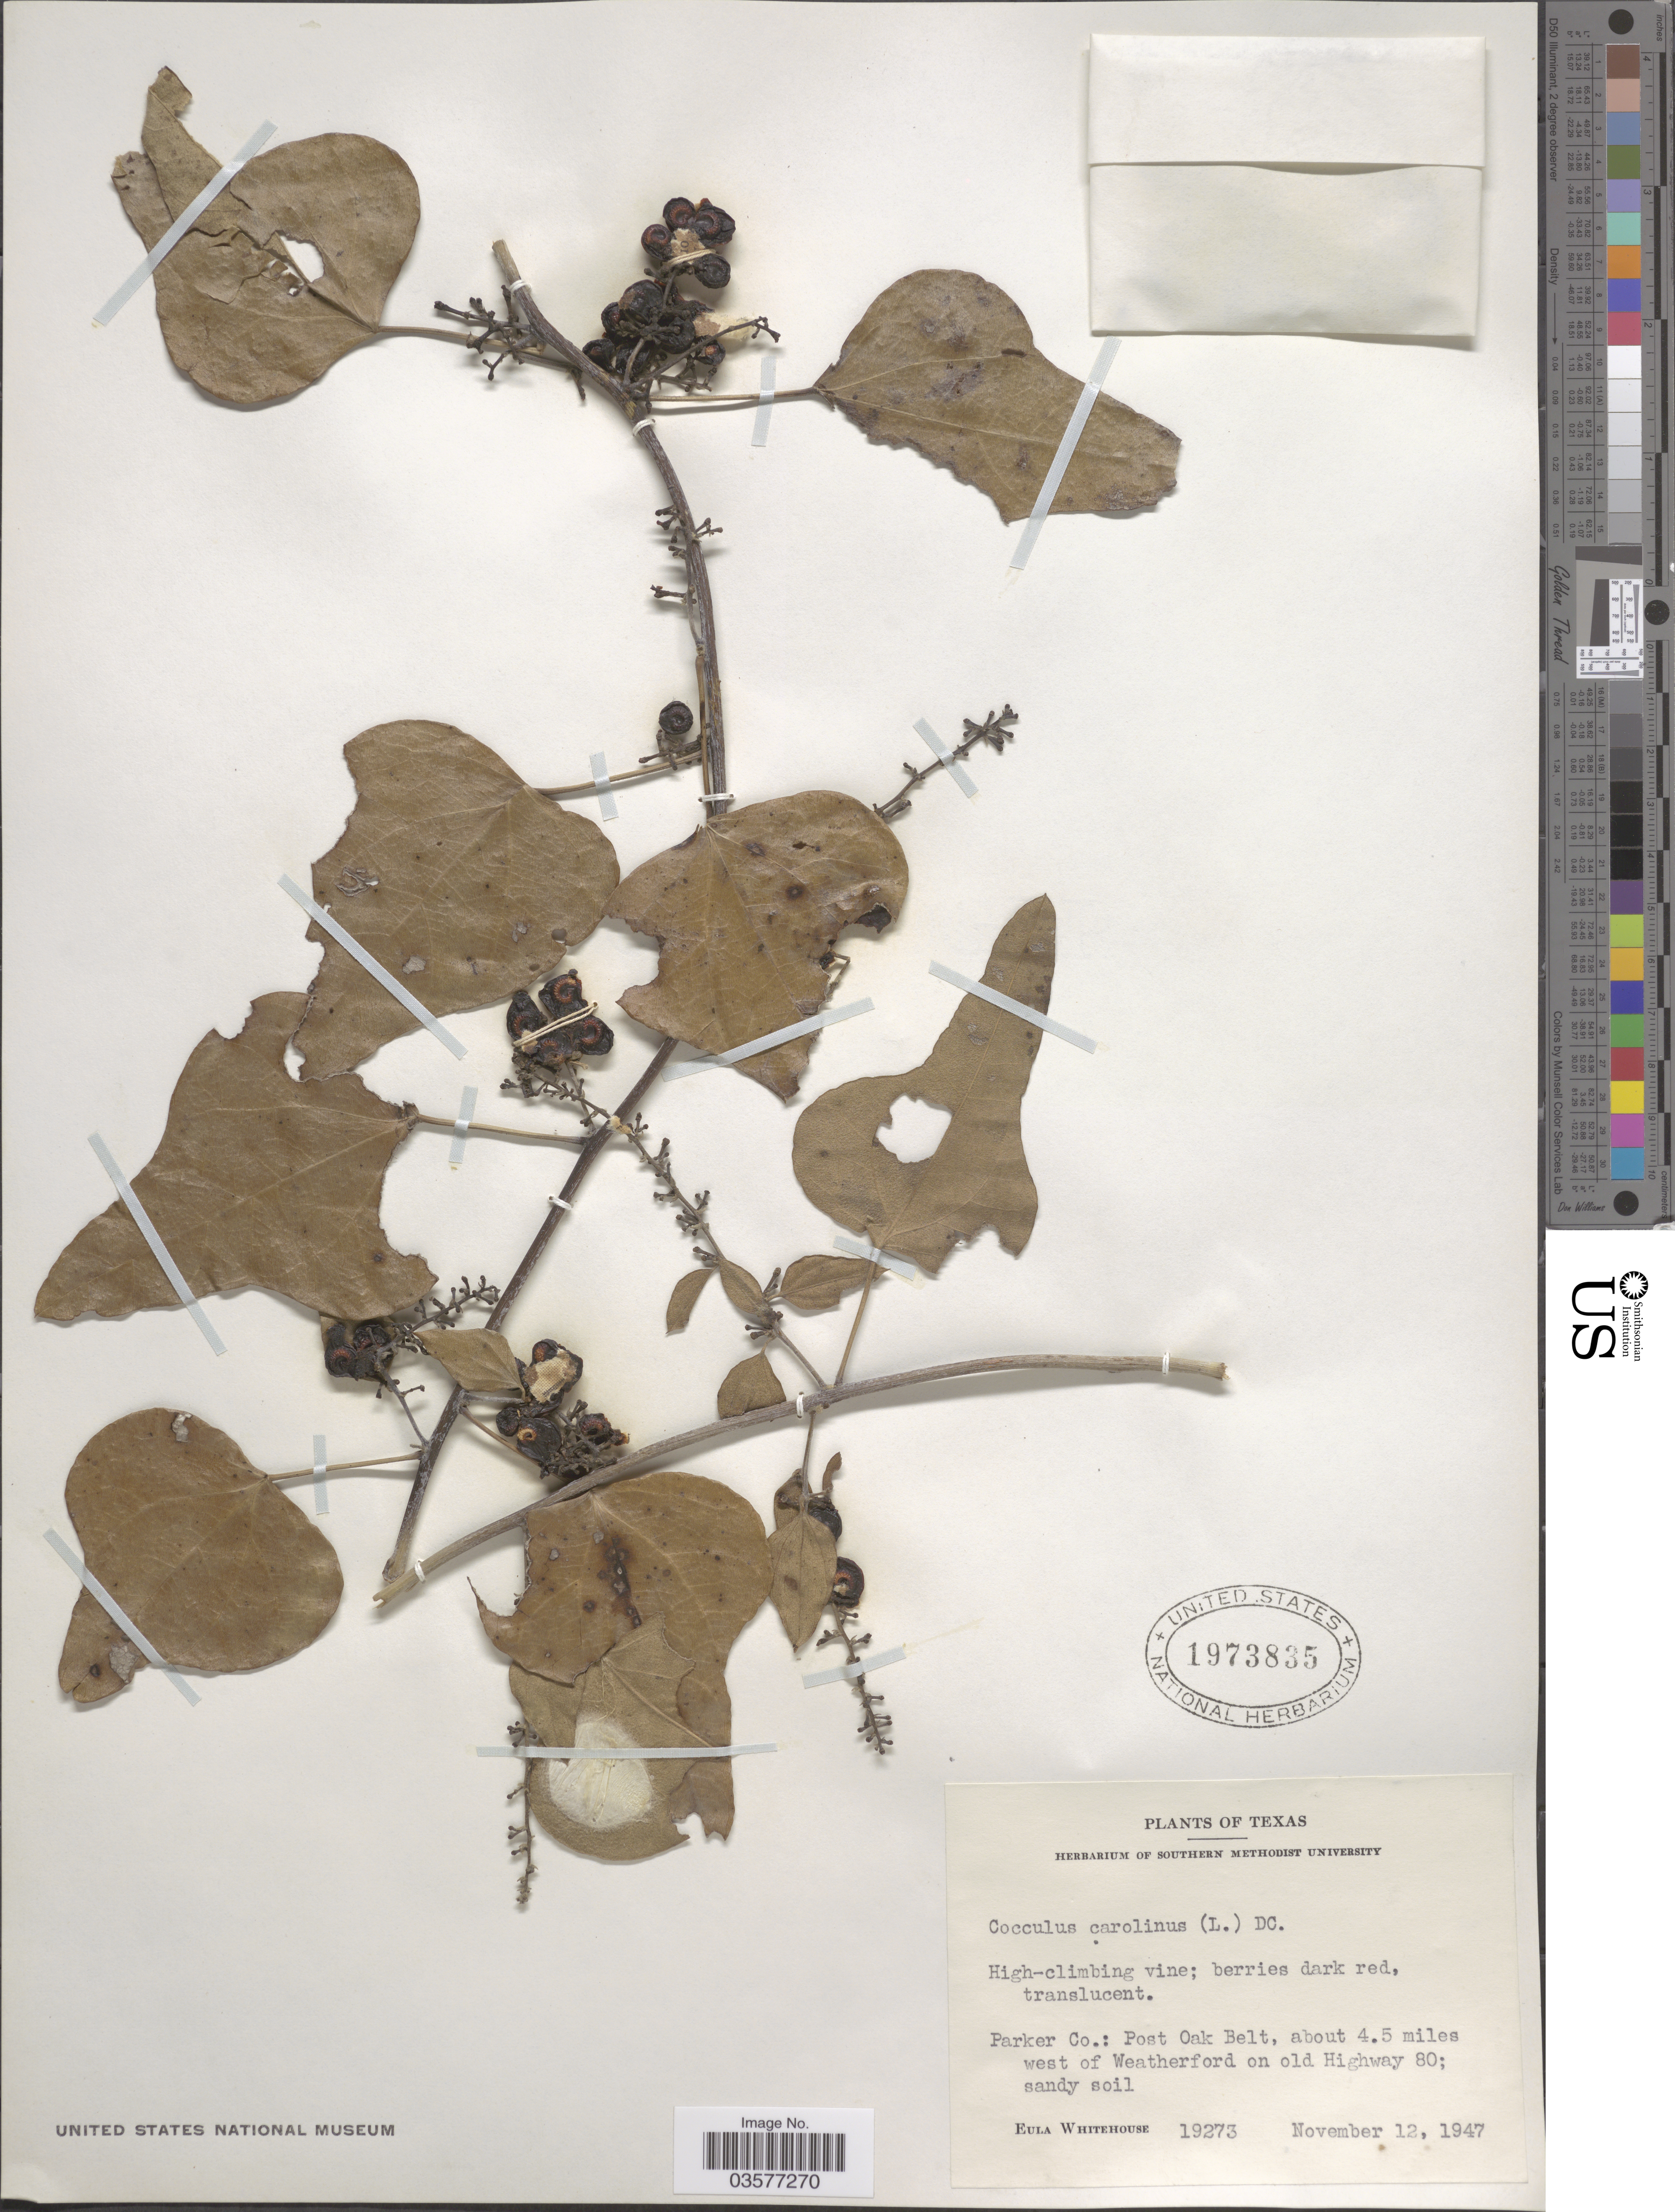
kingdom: Plantae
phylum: Tracheophyta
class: Magnoliopsida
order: Ranunculales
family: Menispermaceae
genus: Cocculus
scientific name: Cocculus carolinus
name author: (L.) DC.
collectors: E. Whitehouse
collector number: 19273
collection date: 1947-11-12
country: United States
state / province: Texas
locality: Parker Co.: Post Oak Belt, about 4.5 miles west of Weatherford on old Highway 80.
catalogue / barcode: US 1973835